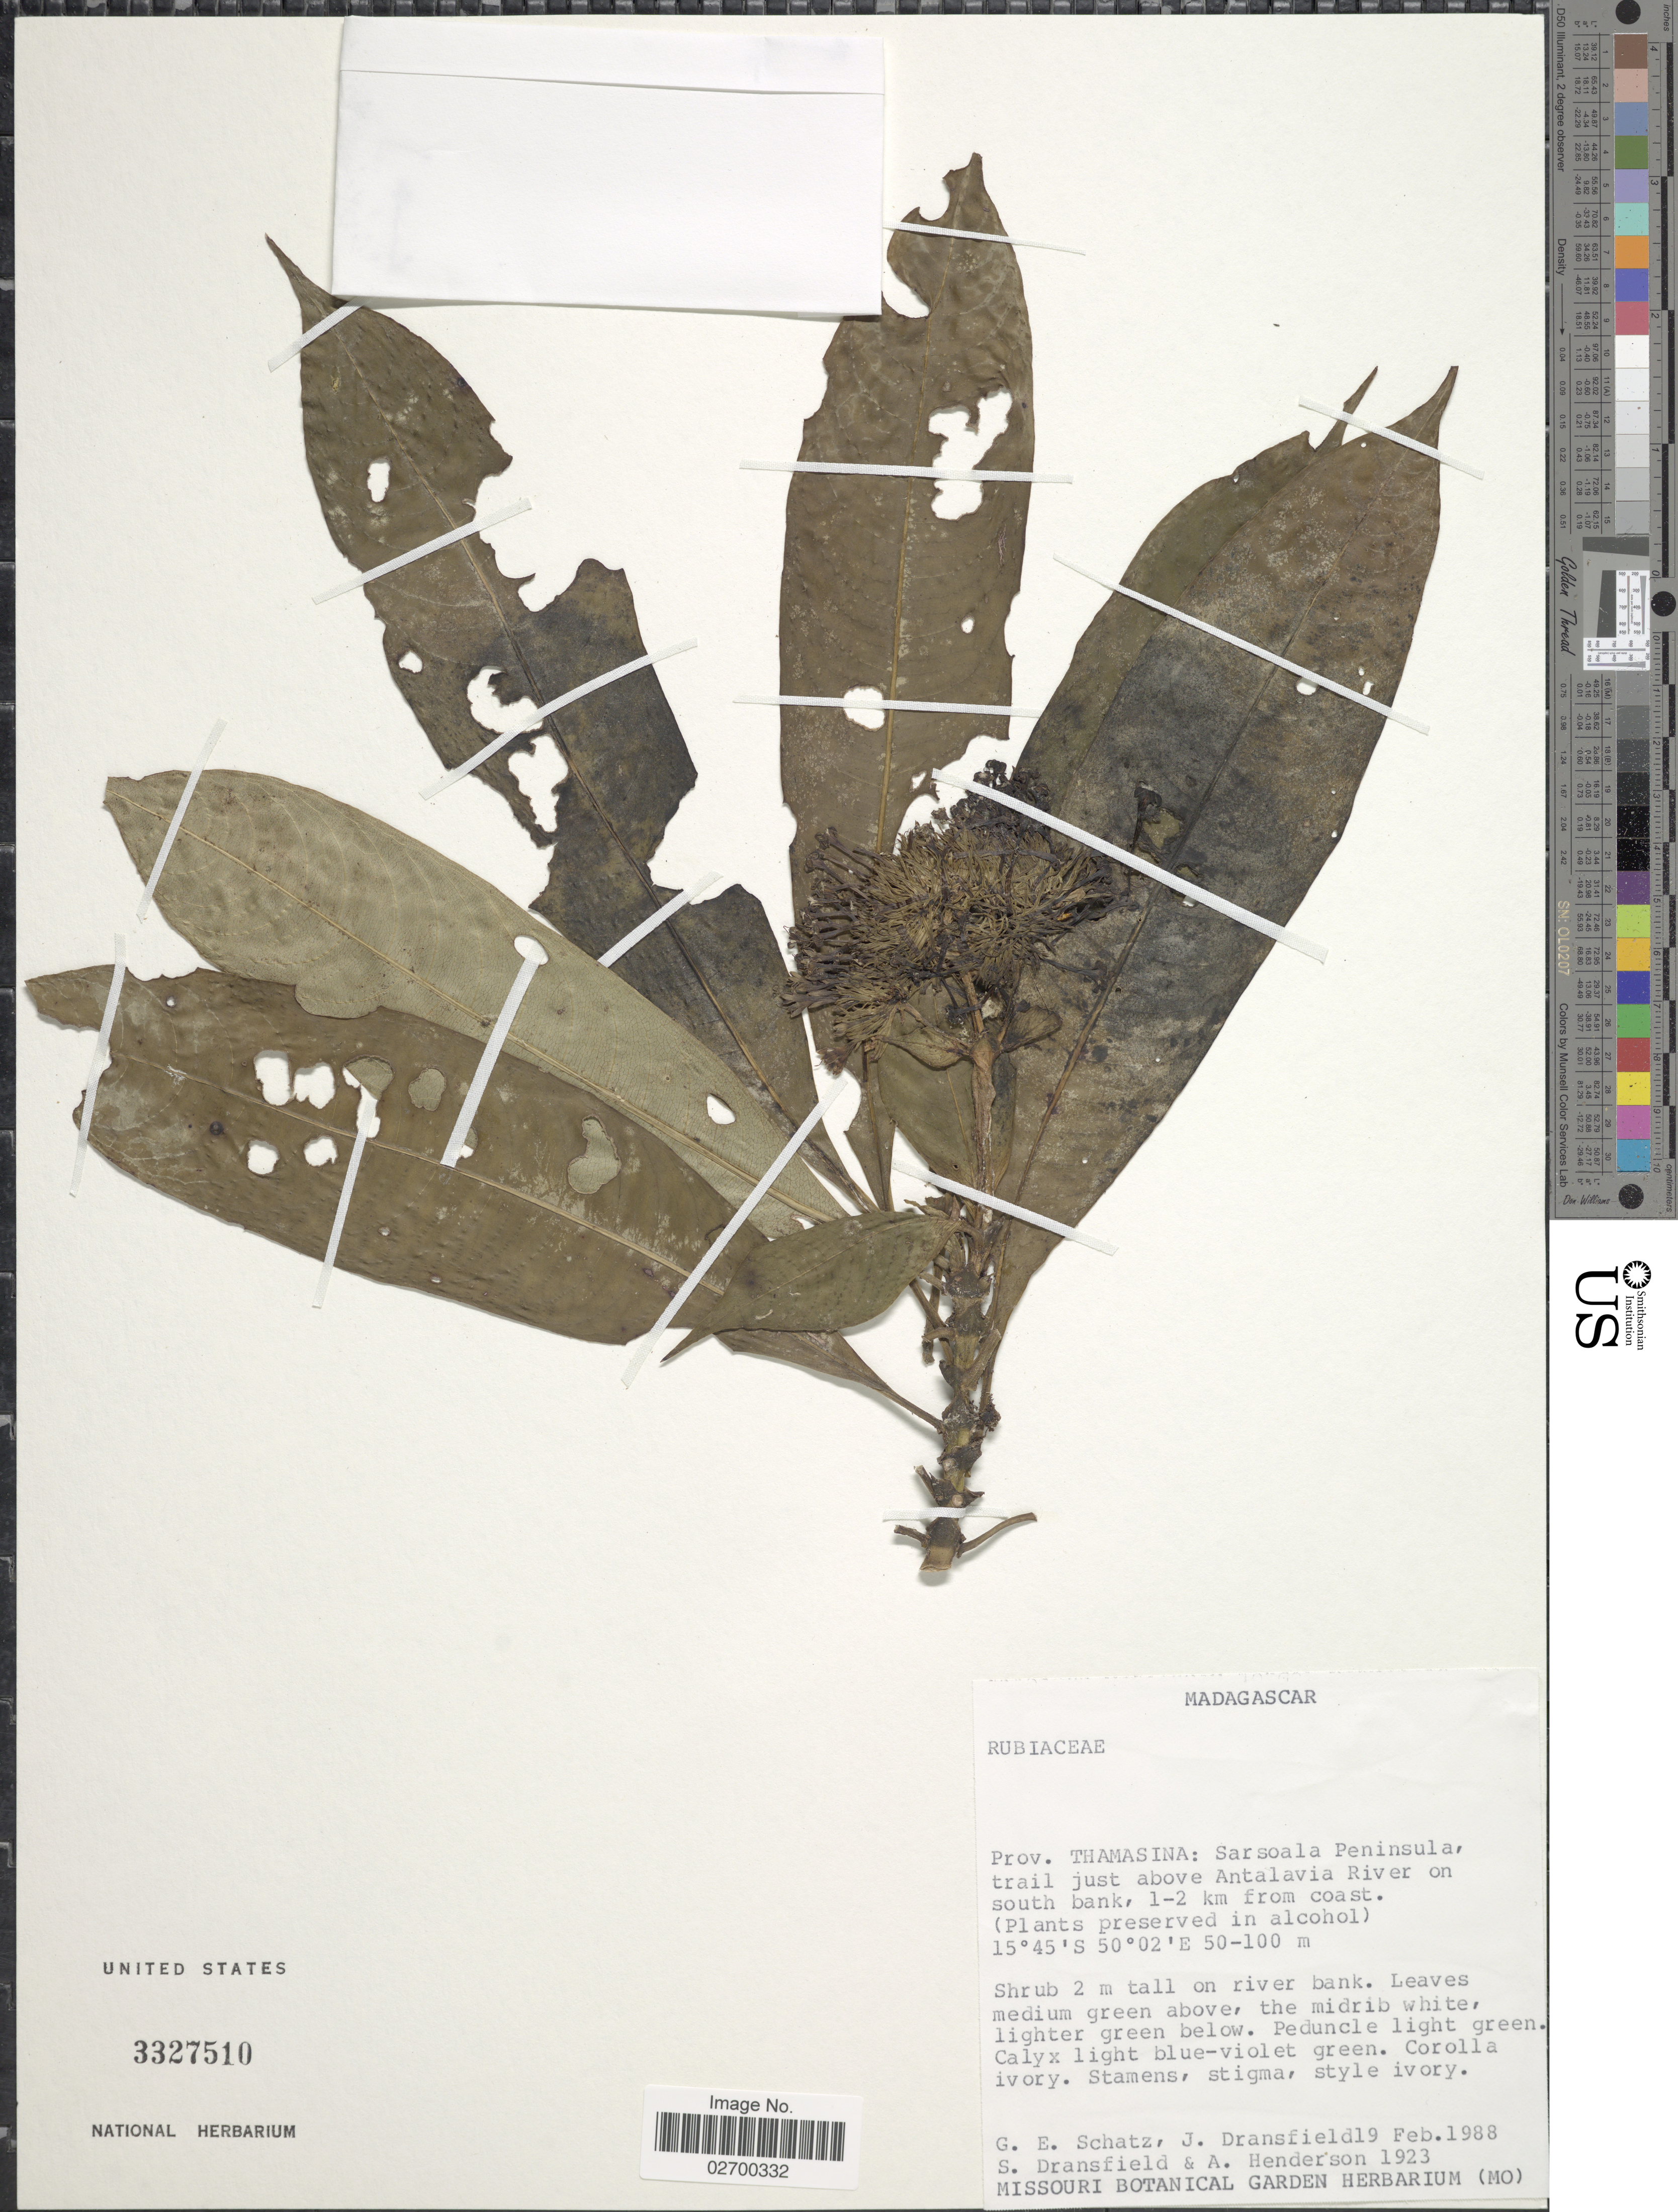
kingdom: Plantae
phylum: Tracheophyta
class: Magnoliopsida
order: Gentianales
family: Rubiaceae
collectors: G. Schatz, J. Dransfield, S. Dransfield & A. Henderson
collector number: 1923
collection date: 1988-02-19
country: Madagascar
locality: Prov. Thamasina: Sarsoala Peninsula, trail just above Antalavia River on south bank, 1-2 km from coast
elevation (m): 50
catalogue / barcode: US 3327510